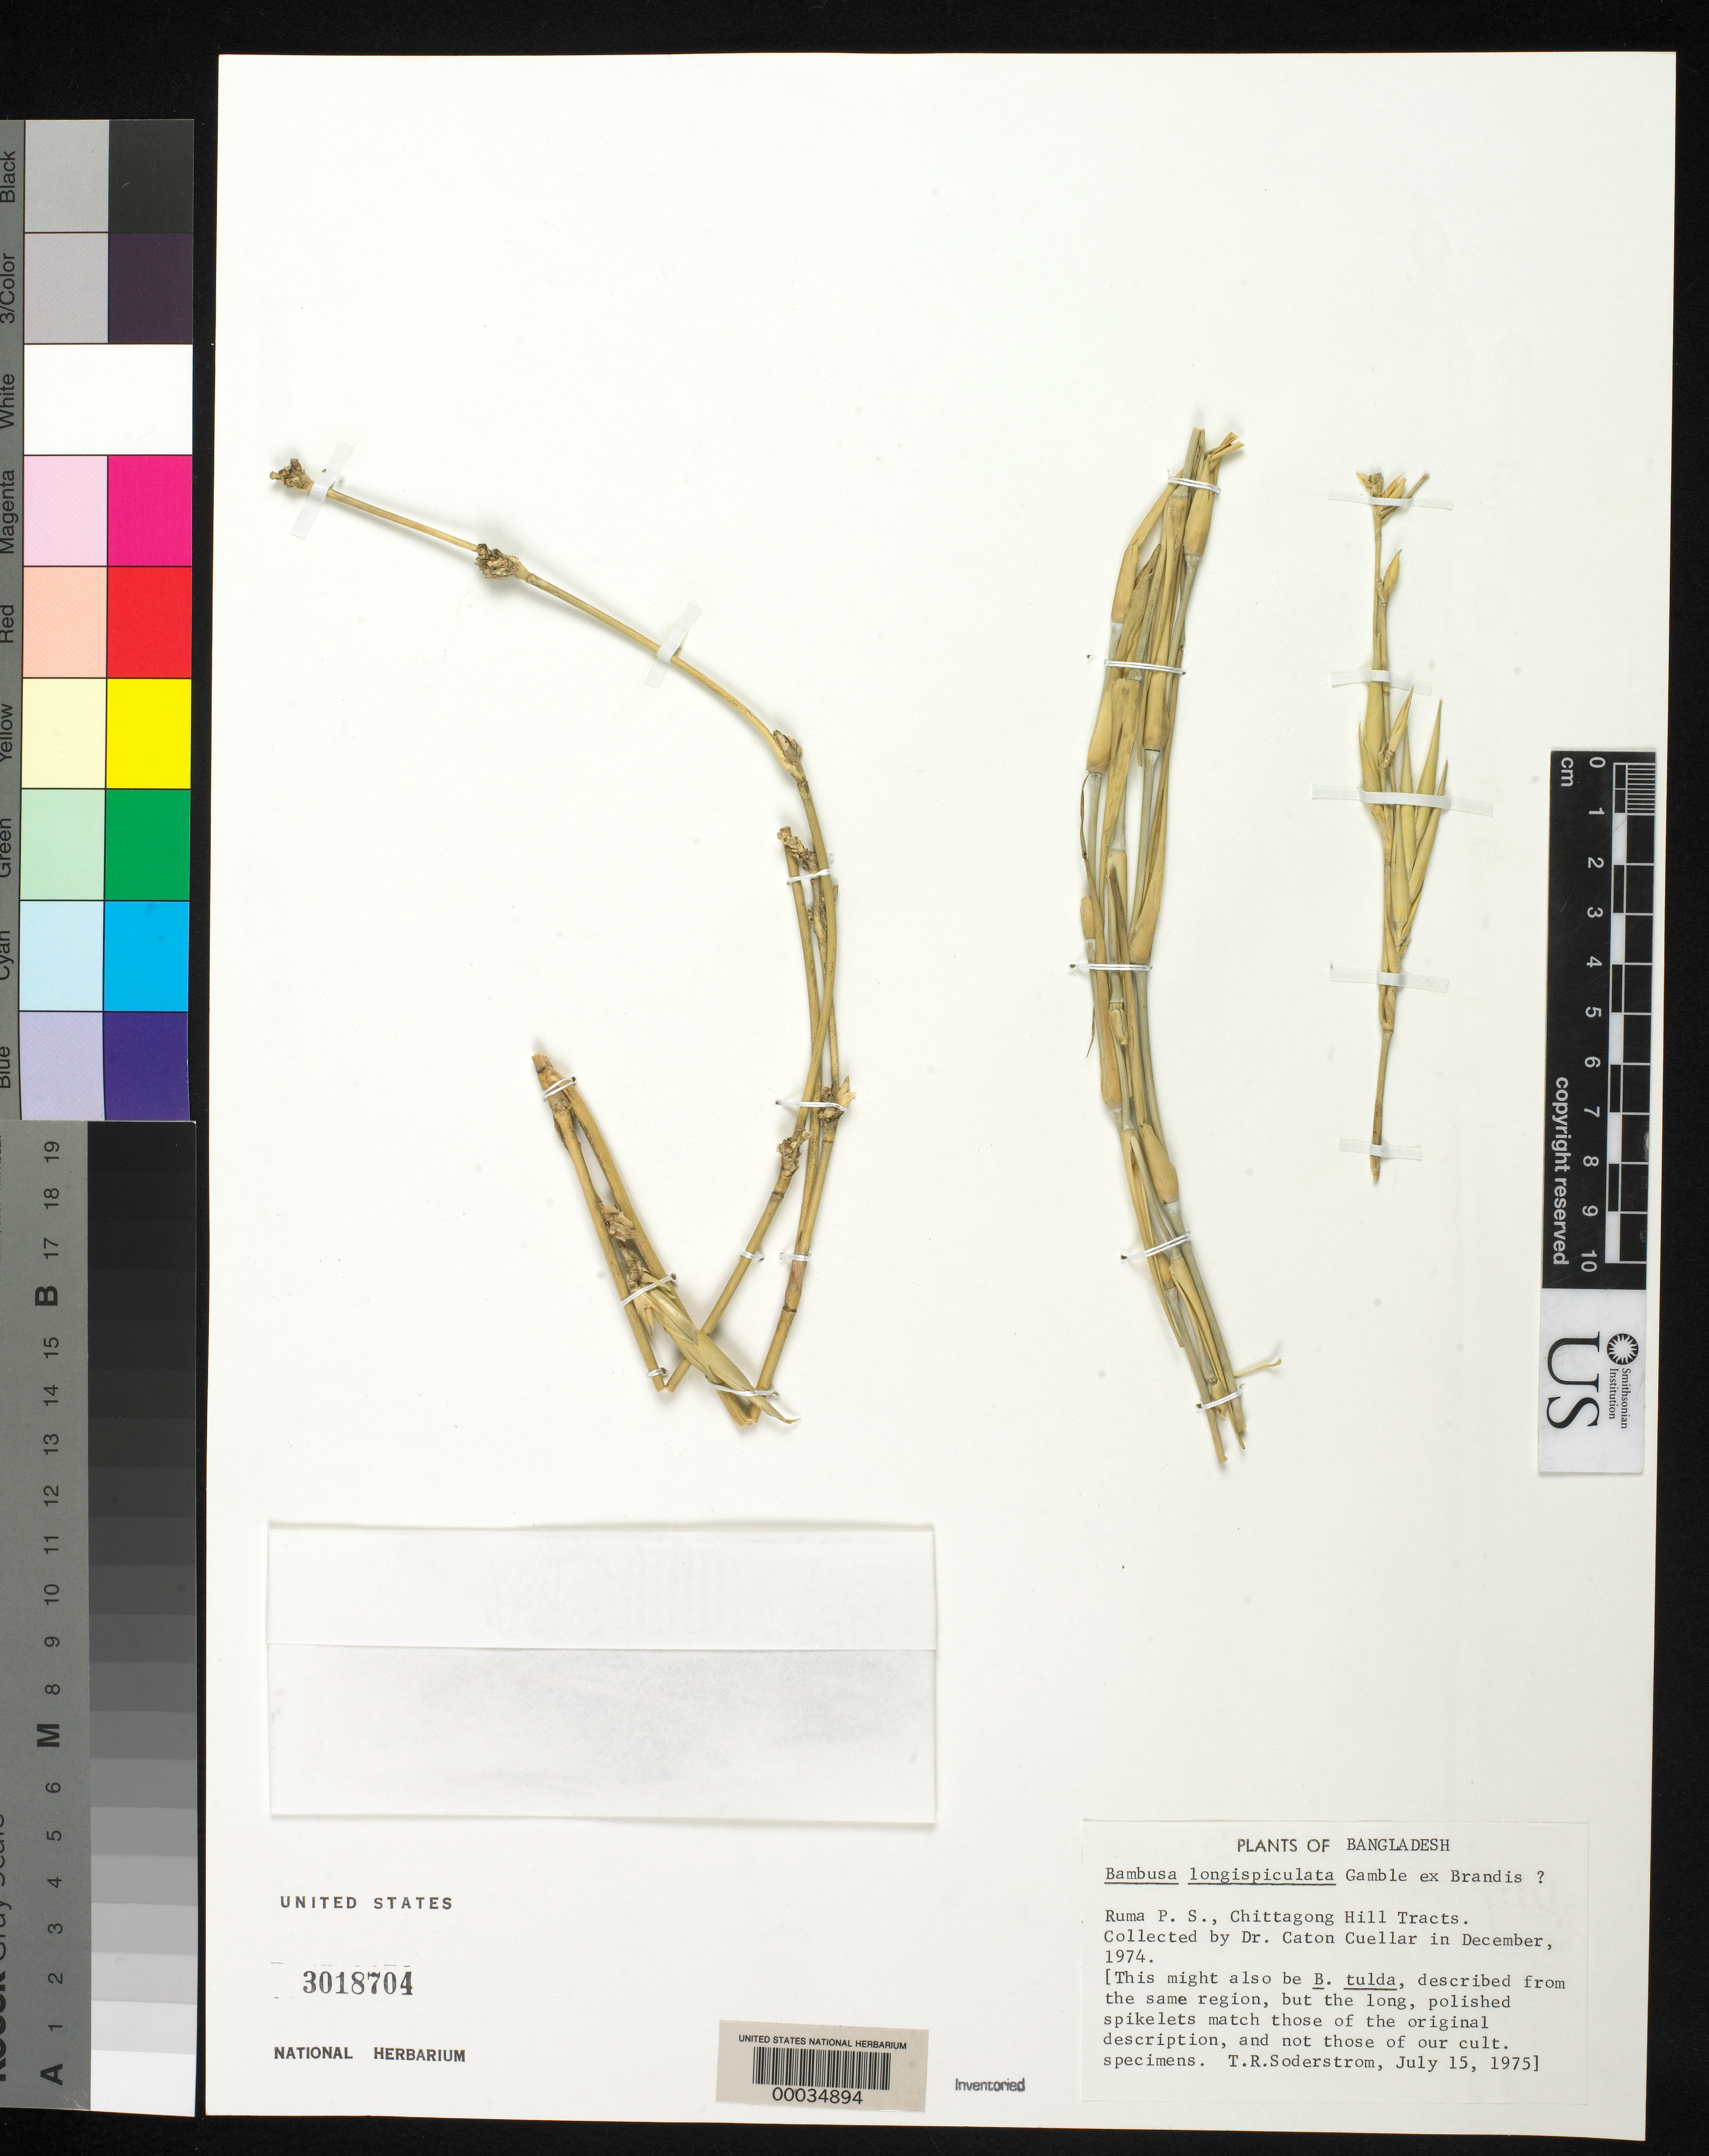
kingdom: Plantae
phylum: Tracheophyta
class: Liliopsida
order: Poales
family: Poaceae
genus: Bambusa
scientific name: Bambusa longispiculata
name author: Gamble ex Brandis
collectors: C. Cuellar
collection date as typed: Dec 1974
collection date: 1974-12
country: Bangladesh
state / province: Chittagong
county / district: Parbattya Chattagram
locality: Ruma P.S., Chittagong Hill Tracts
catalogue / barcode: US 3018704